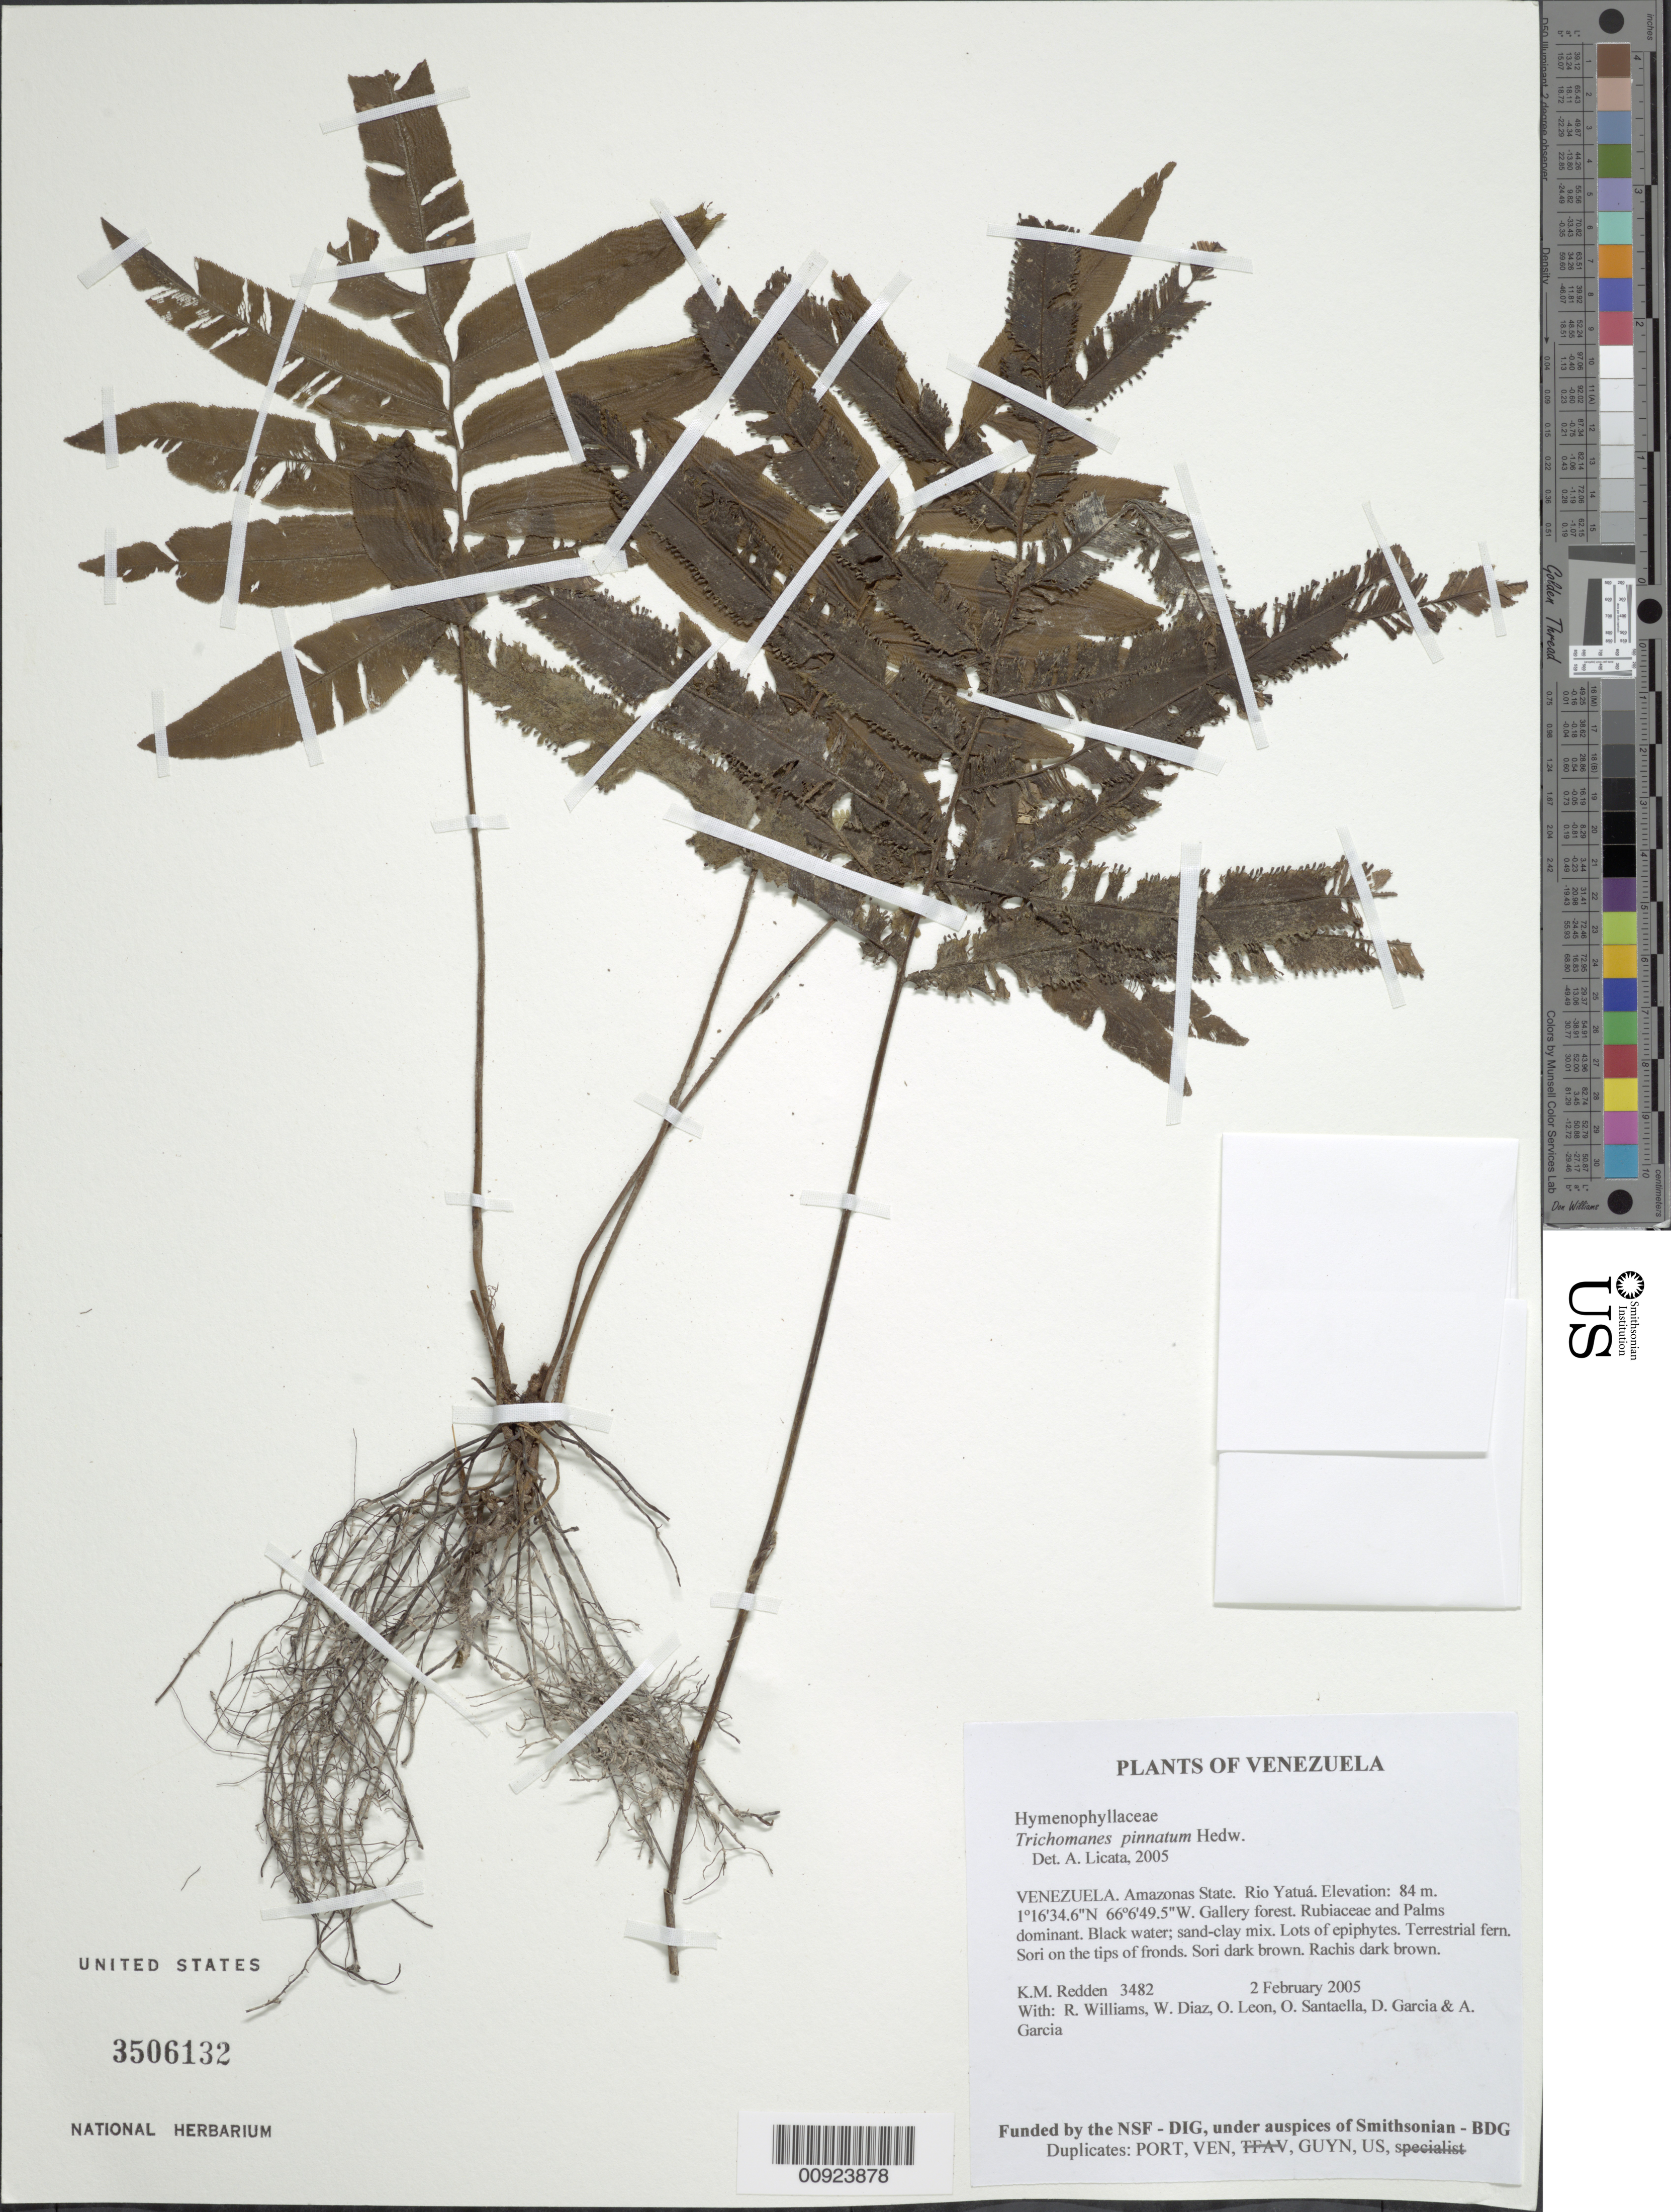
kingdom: Plantae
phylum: Tracheophyta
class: Polypodiopsida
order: Hymenophyllales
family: Hymenophyllaceae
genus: Trichomanes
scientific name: Trichomanes pinnatum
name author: Hedw.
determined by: Licata, A., (PORT), Univ. Nac. Exp. de los Llanos Ezequiel Zamora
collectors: K. M. Redden, R. Williams, W. Díaz P., O. León, O. Santaella, D. Garcia & A. Garcia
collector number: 3482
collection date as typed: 2 February 2005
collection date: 2005-02-02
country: Venezuela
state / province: Amazonas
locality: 14 - Rio Yatuá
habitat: Gallery forest. Rubiaceae and palms dominant. Black water; sand-clay mix. Lots of epiphytes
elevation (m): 84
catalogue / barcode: US 3506132